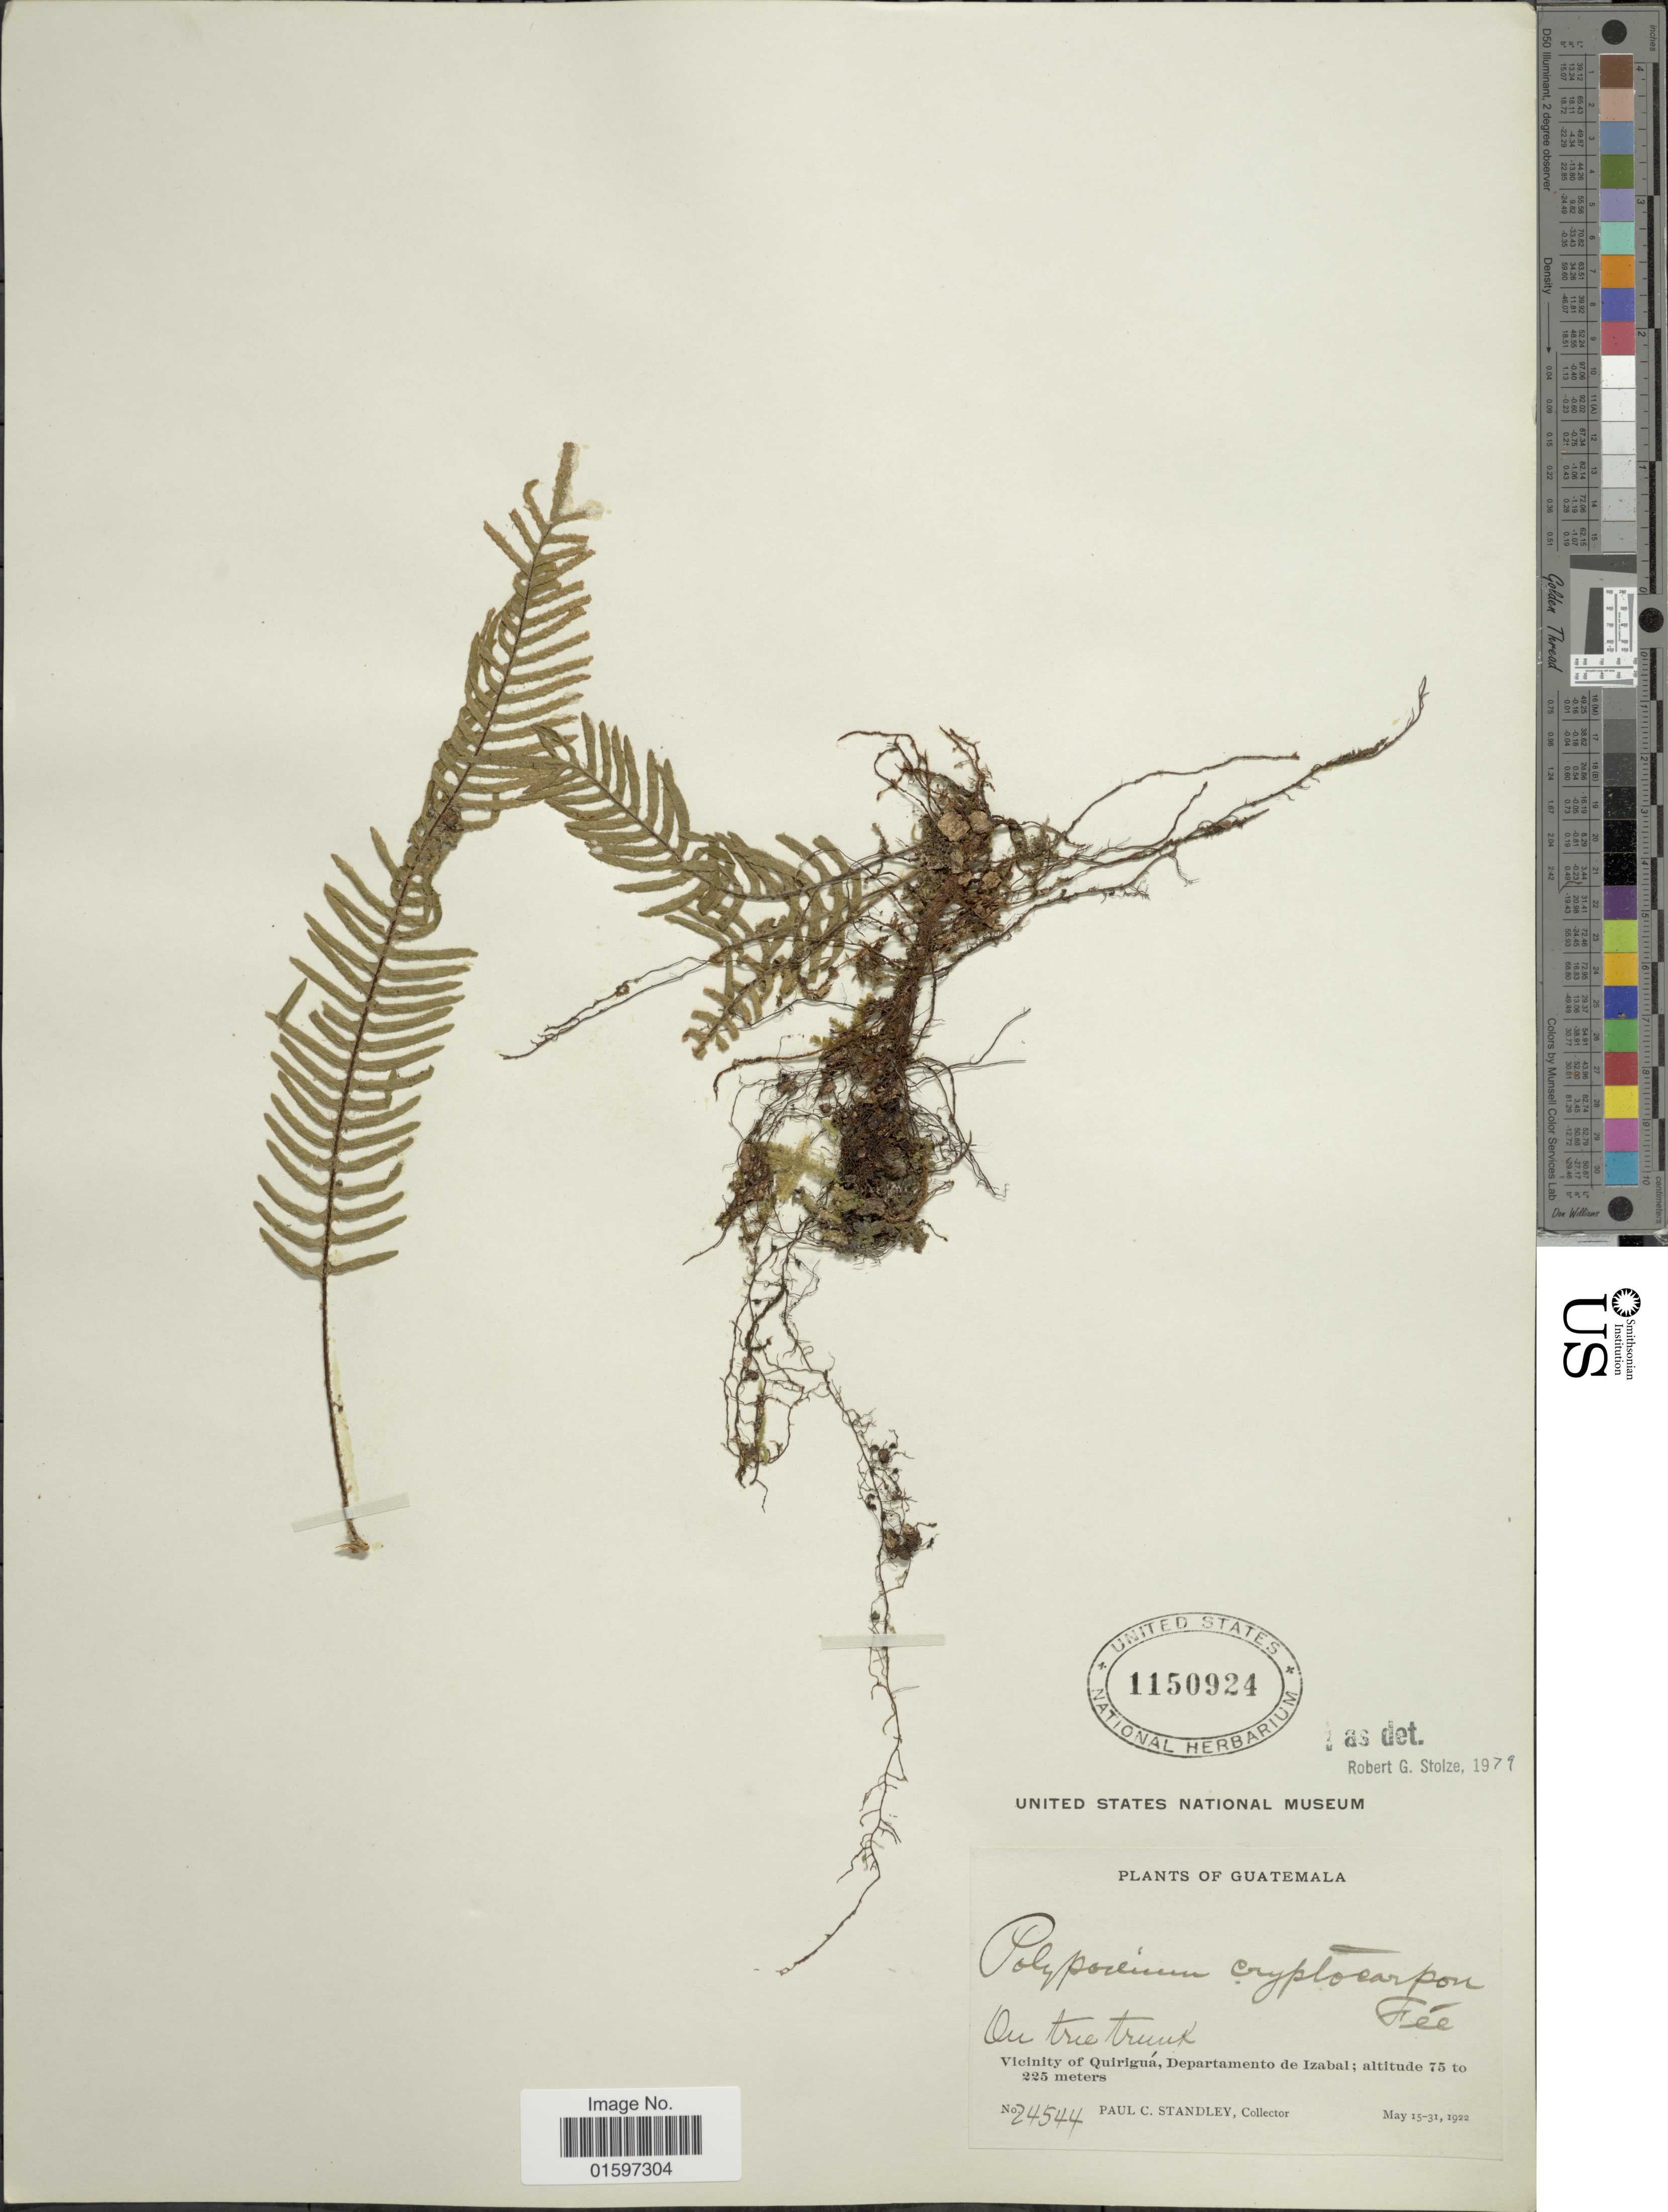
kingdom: Plantae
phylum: Tracheophyta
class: Polypodiopsida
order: Polypodiales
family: Polypodiaceae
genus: Pleopeltis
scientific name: Pleopeltis cryptocarpa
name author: (Fée) A.R. Sm. & Tejero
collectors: P. C. Standley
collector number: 24544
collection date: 1922-05-15/1922-05-31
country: Guatemala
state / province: Izabal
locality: Guatemala, Vicinity of Quiriguá, Departamento de Izabal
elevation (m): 75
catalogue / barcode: US 1150924